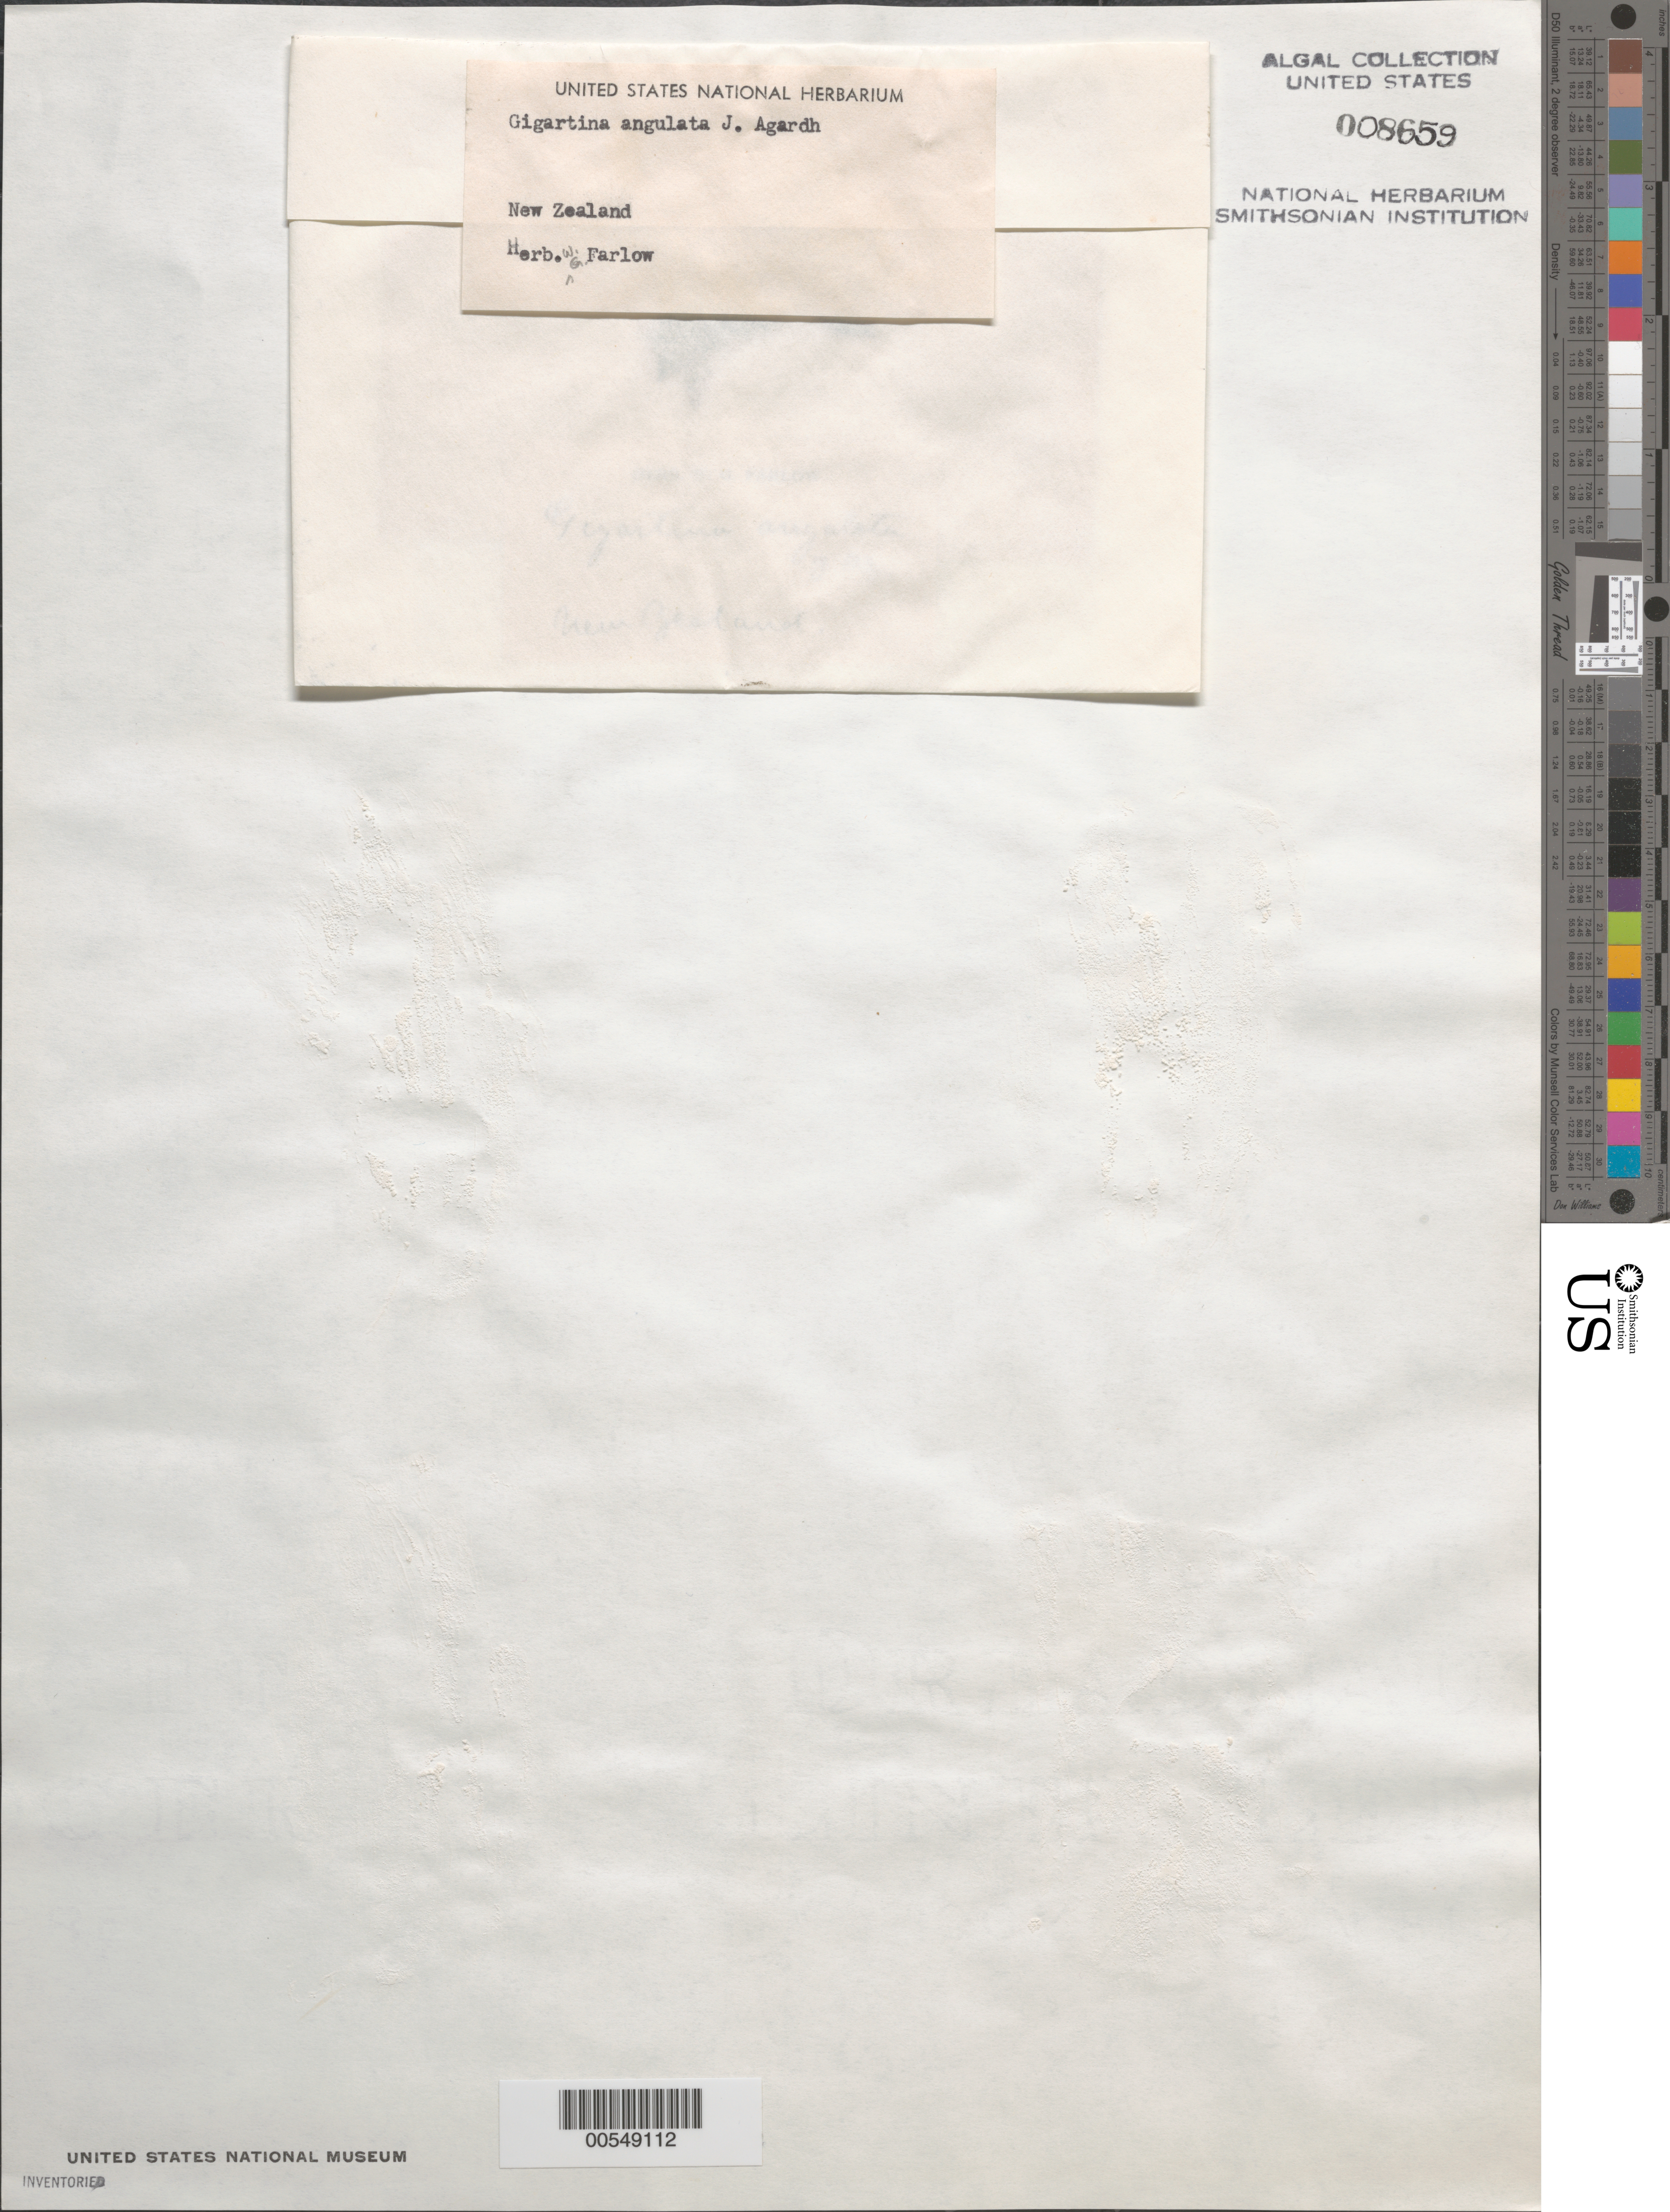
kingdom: Plantae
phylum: Rhodophyta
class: Florideophyceae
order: Gigartinales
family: Gigartinaceae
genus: Gigartina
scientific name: Gigartina angulata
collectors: W. Farlow (Herbarium)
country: New Zealand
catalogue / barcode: US 8659